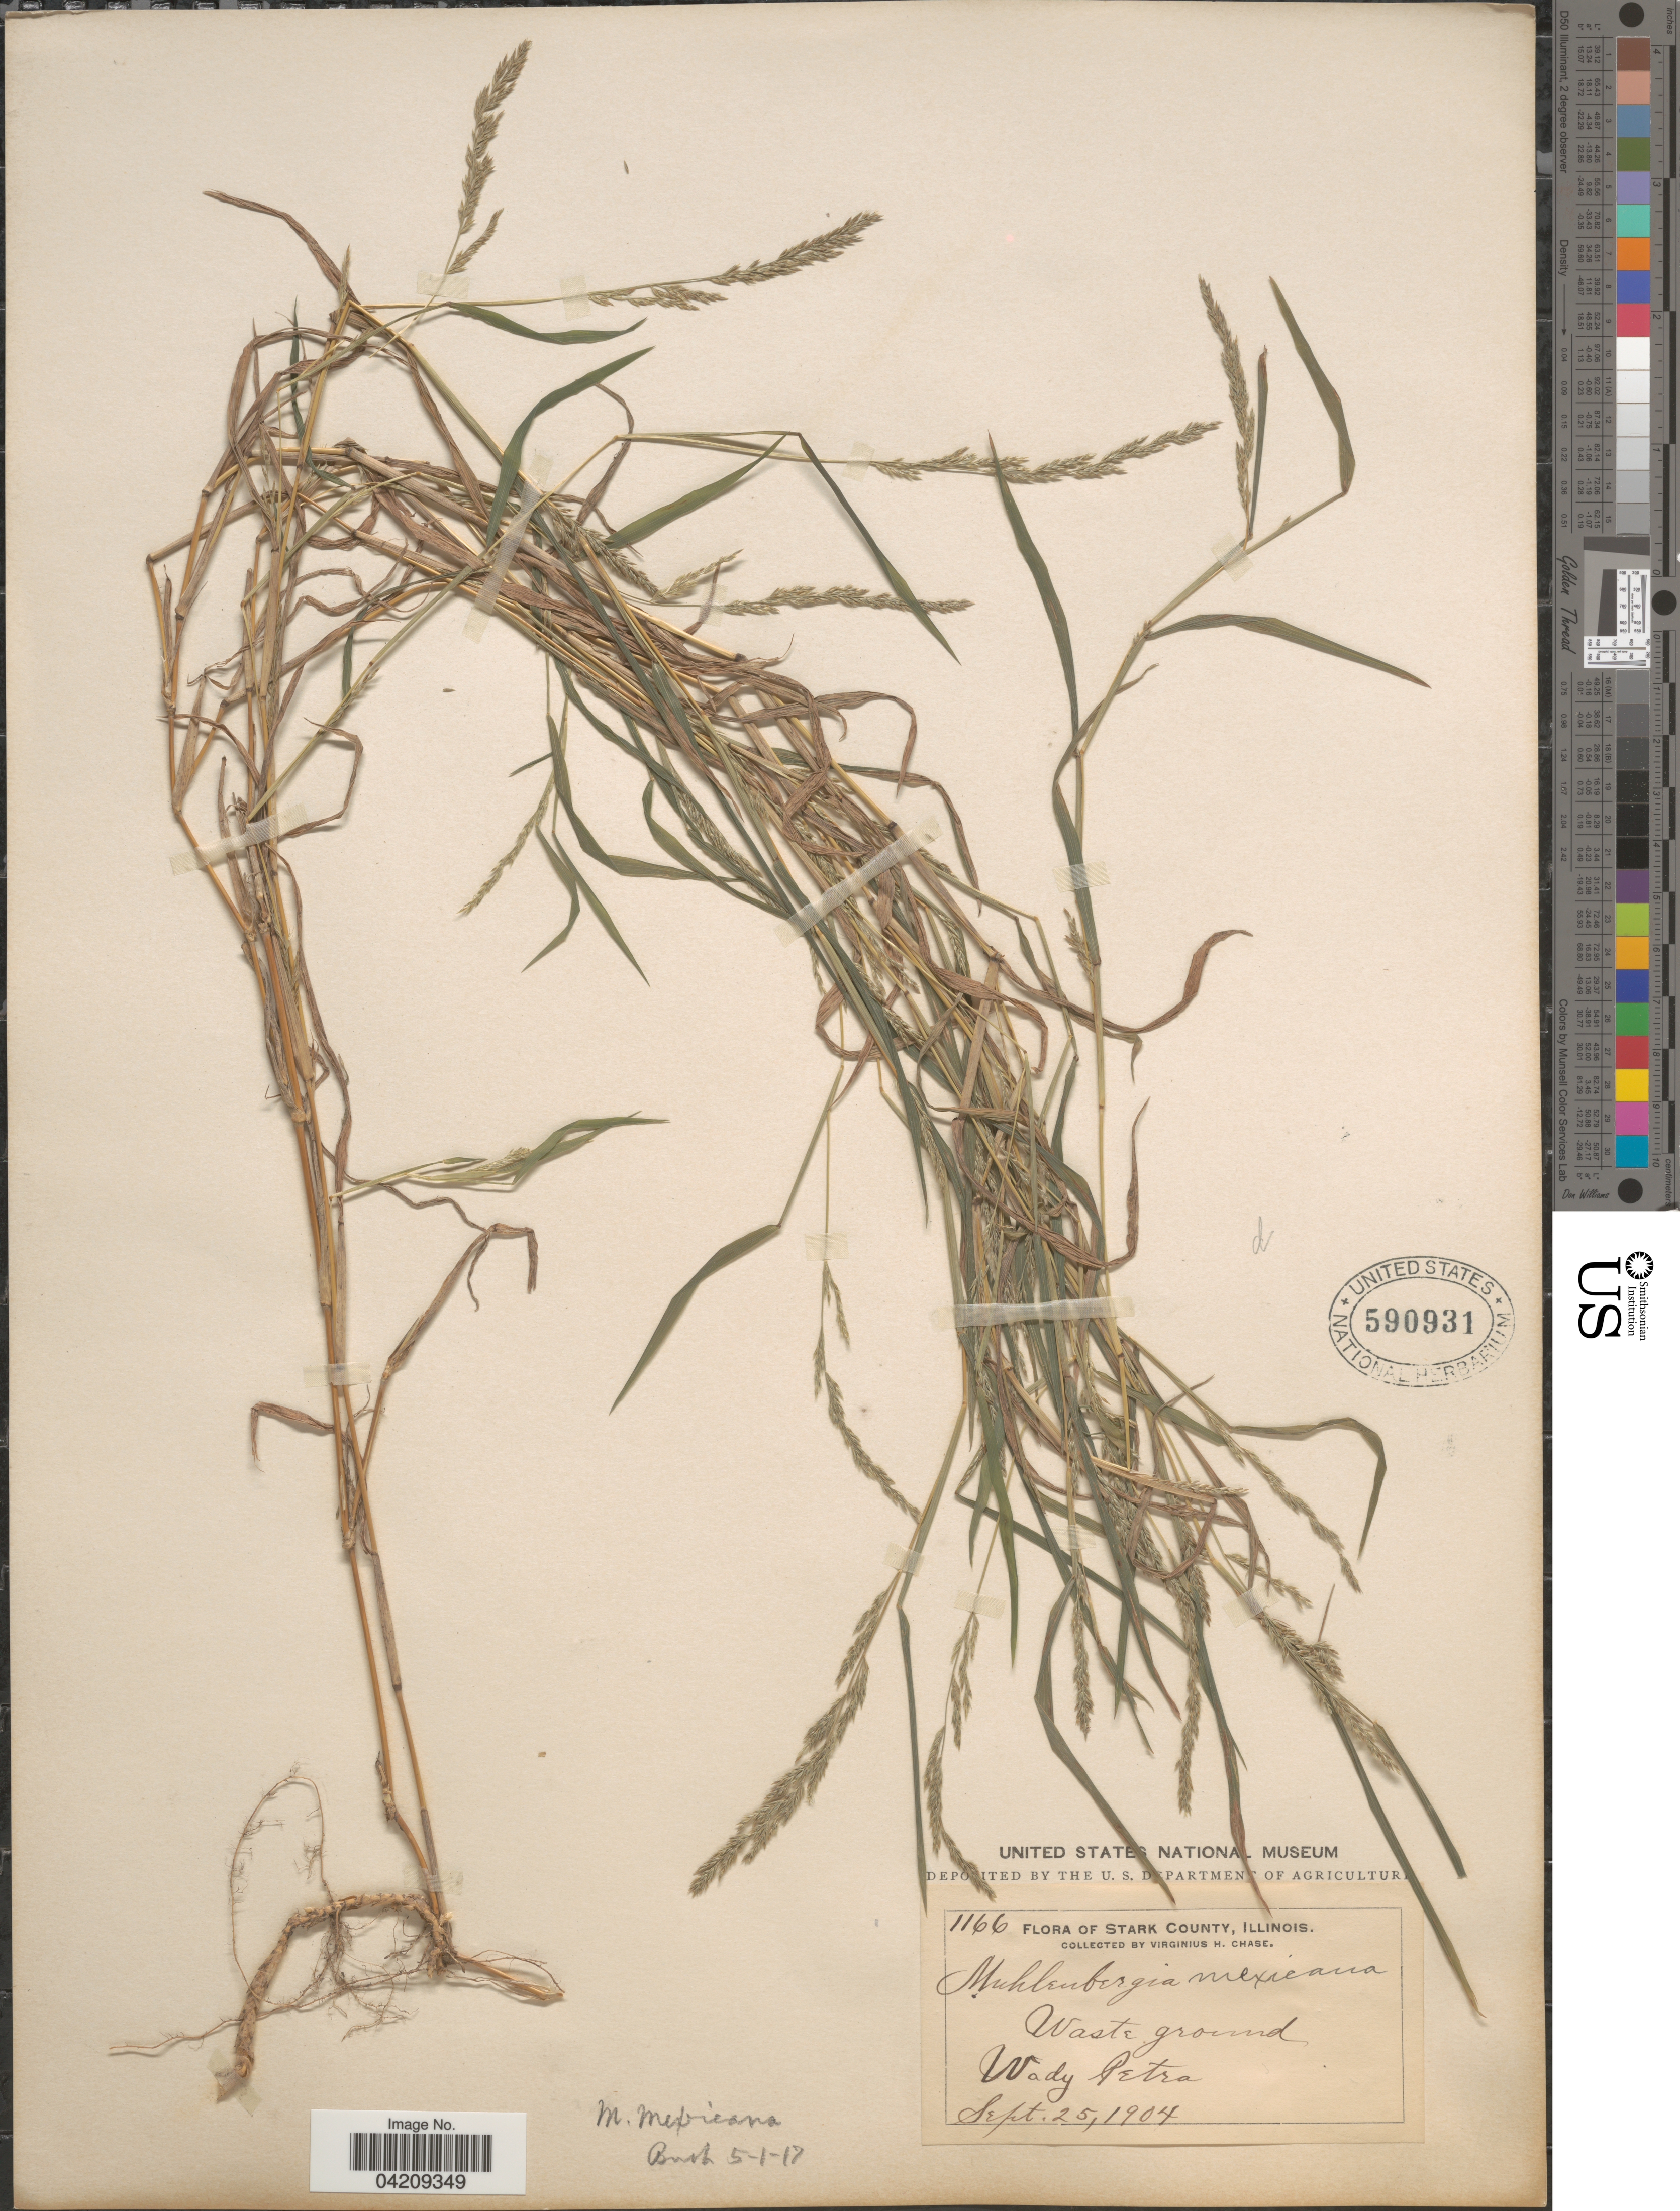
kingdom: Plantae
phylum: Tracheophyta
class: Liliopsida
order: Poales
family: Poaceae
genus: Muhlenbergia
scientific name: Muhlenbergia frondosa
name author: (Poir.) Fernald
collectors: V. H. Chase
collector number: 1166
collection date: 1904-09-25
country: United States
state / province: Illinois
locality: Stark County. Wady Petra.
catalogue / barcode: US 590931